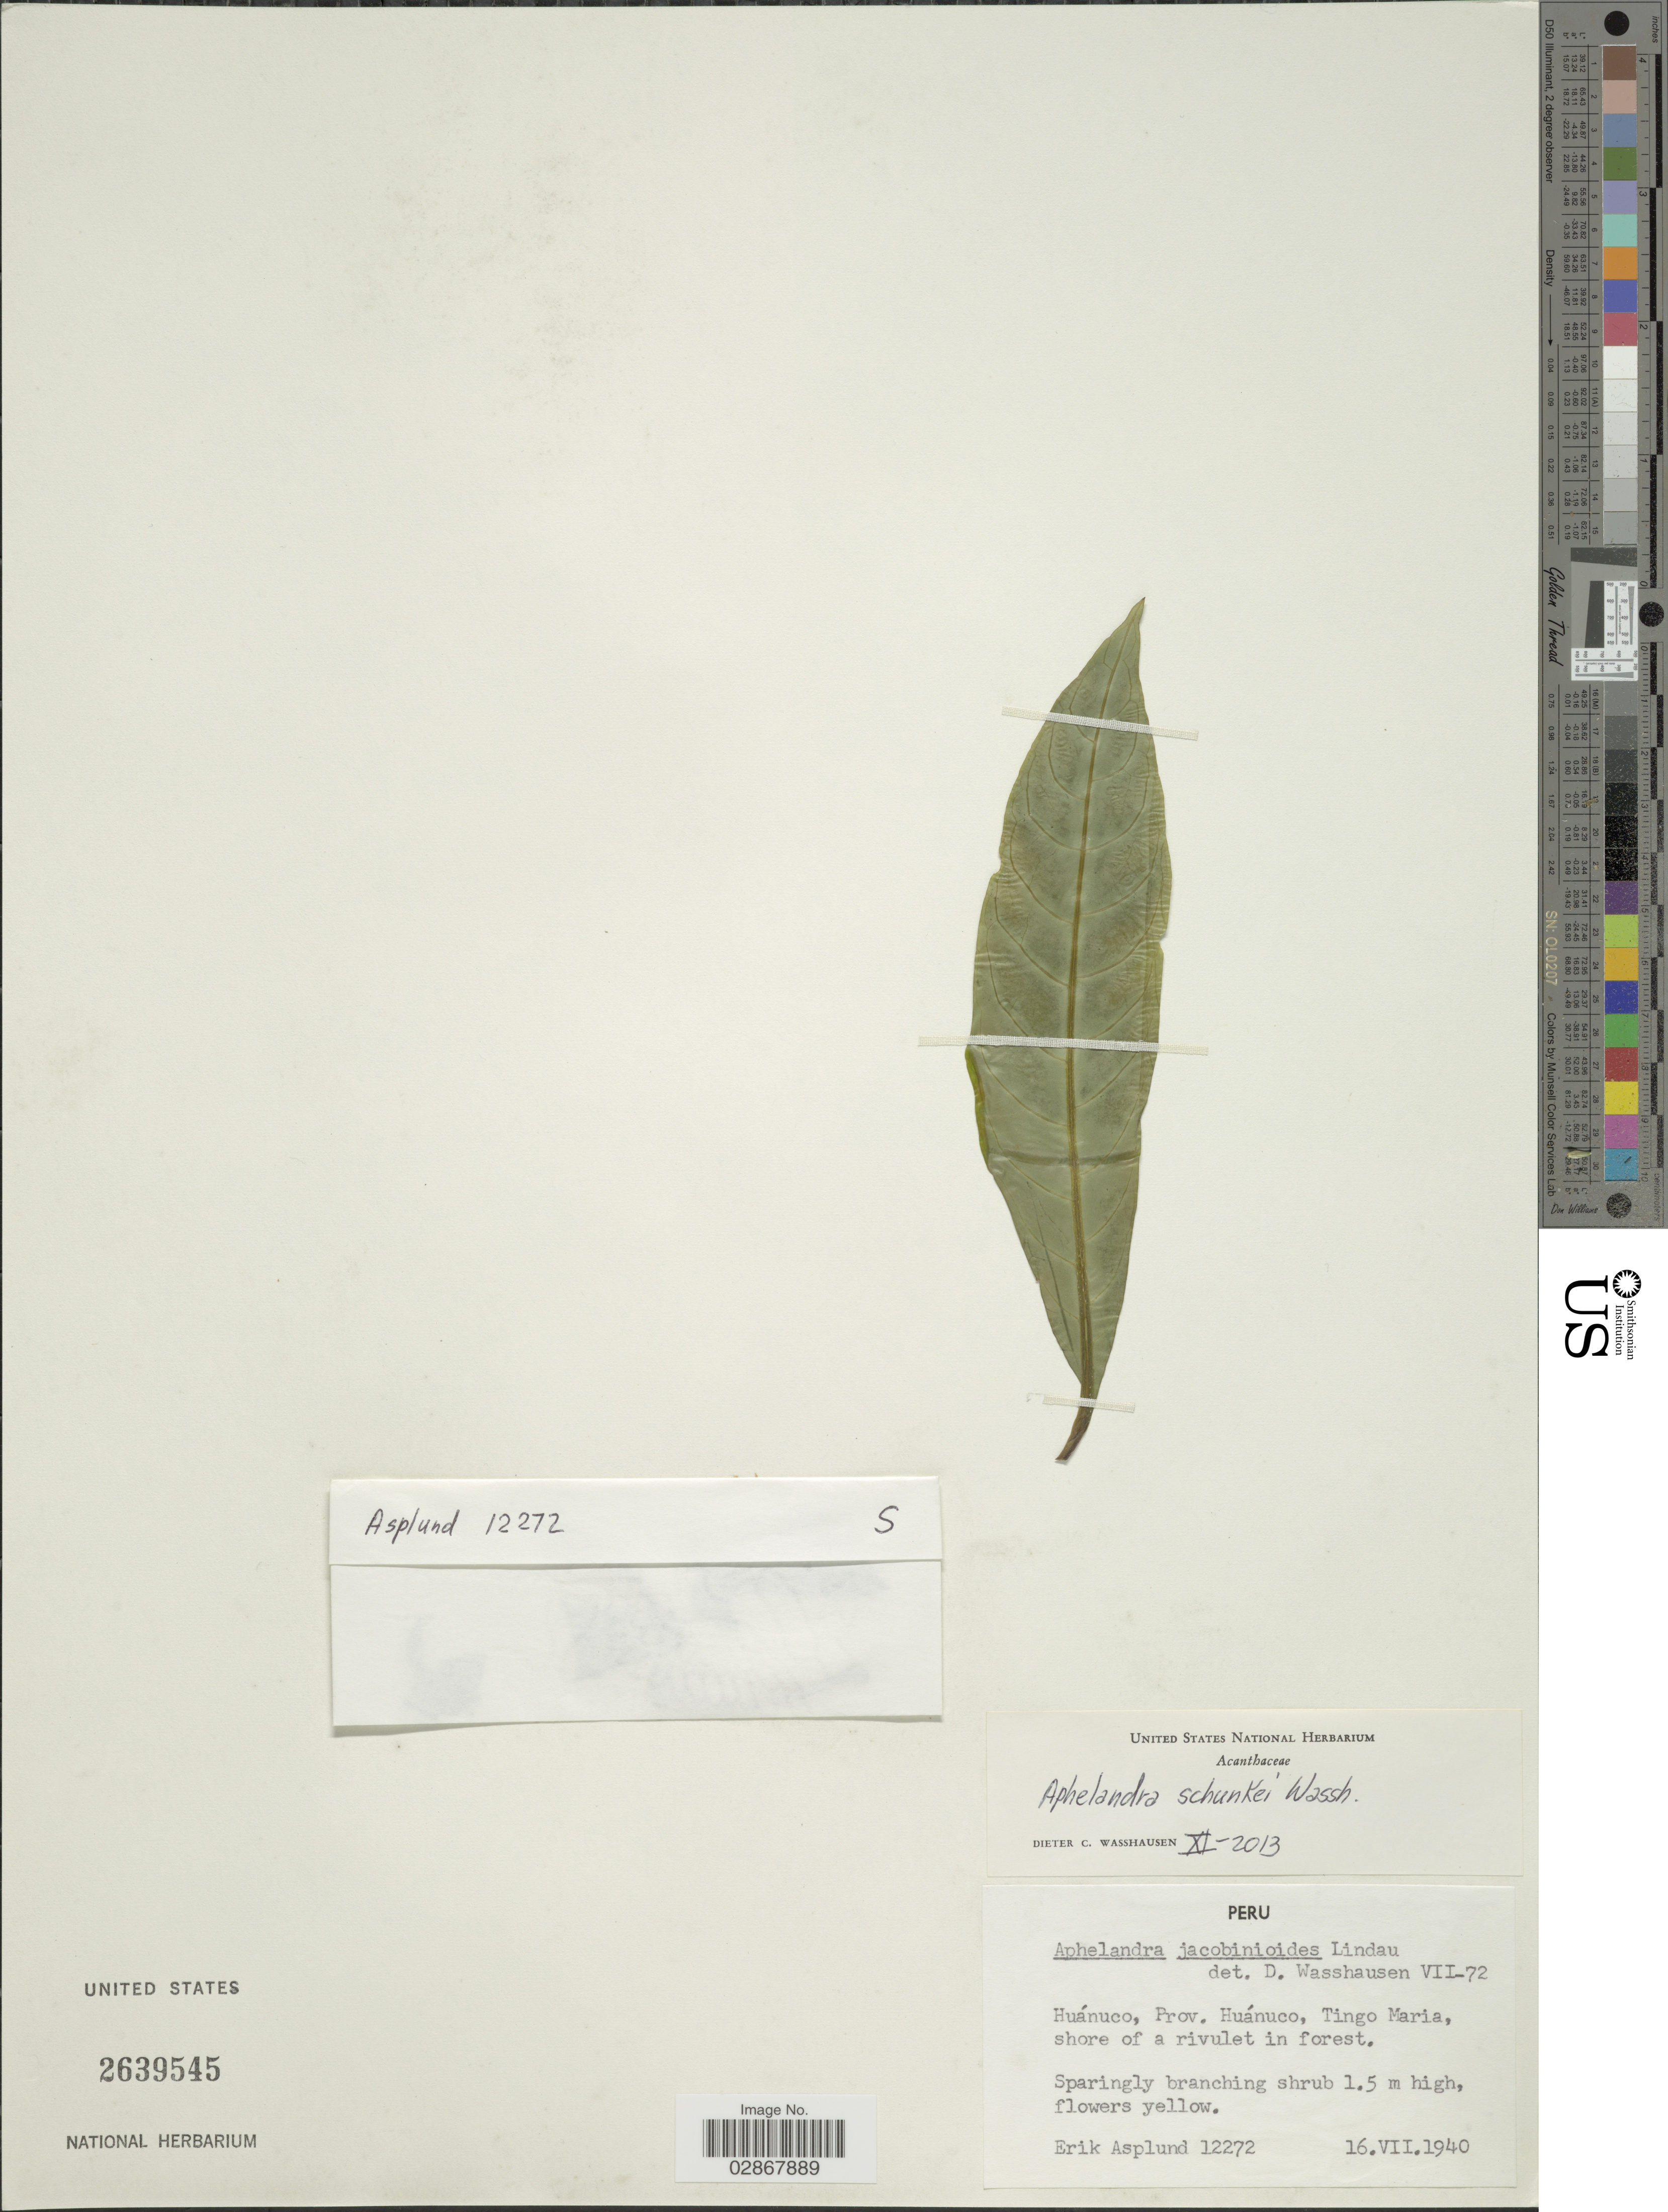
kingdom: Plantae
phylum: Tracheophyta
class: Magnoliopsida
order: Lamiales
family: Acanthaceae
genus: Aphelandra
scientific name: Aphelandra schunkei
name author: Wassh.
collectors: E. Asplund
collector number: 12272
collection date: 1940-07-16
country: Peru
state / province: Huánuco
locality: Prov. Huánuco, Tingo Maria.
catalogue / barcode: US 2639545